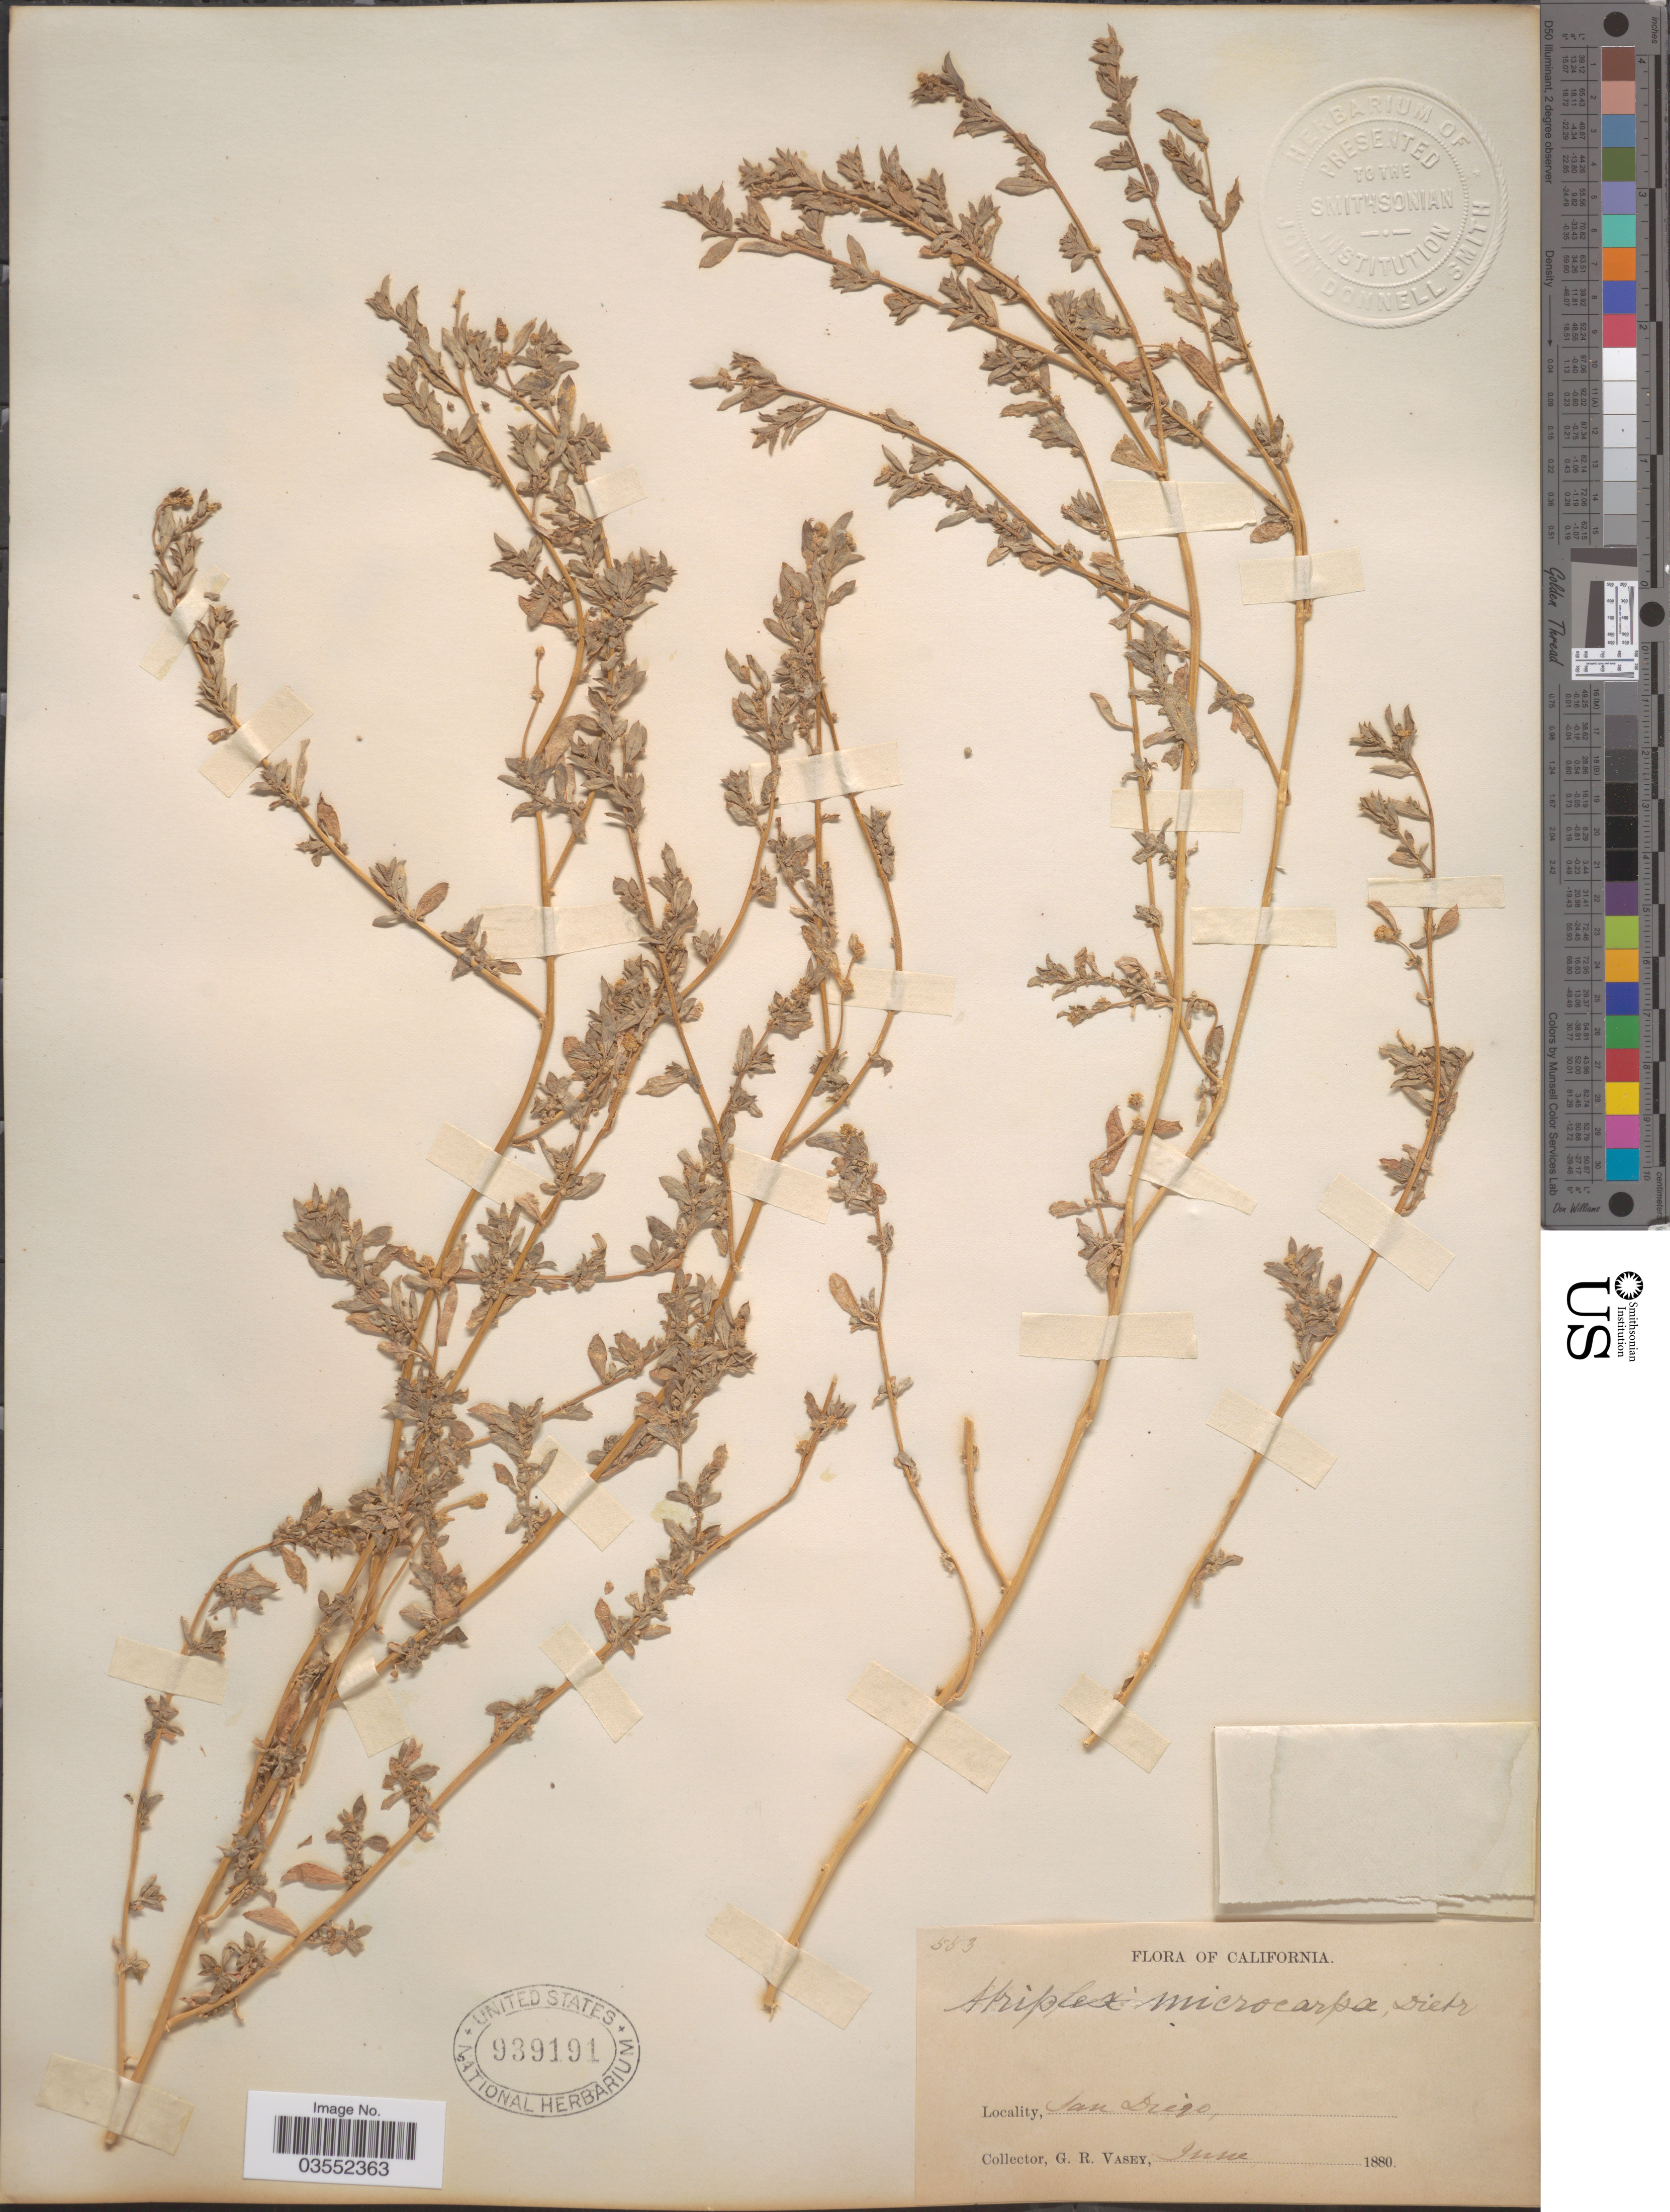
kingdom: Plantae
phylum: Tracheophyta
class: Magnoliopsida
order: Caryophyllales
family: Amaranthaceae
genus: Atriplex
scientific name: Atriplex pacifica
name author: A. Nelson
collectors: G. R. Vasey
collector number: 583*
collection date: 1880-06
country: United States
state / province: California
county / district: San Diego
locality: San Diego.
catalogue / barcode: US 939191